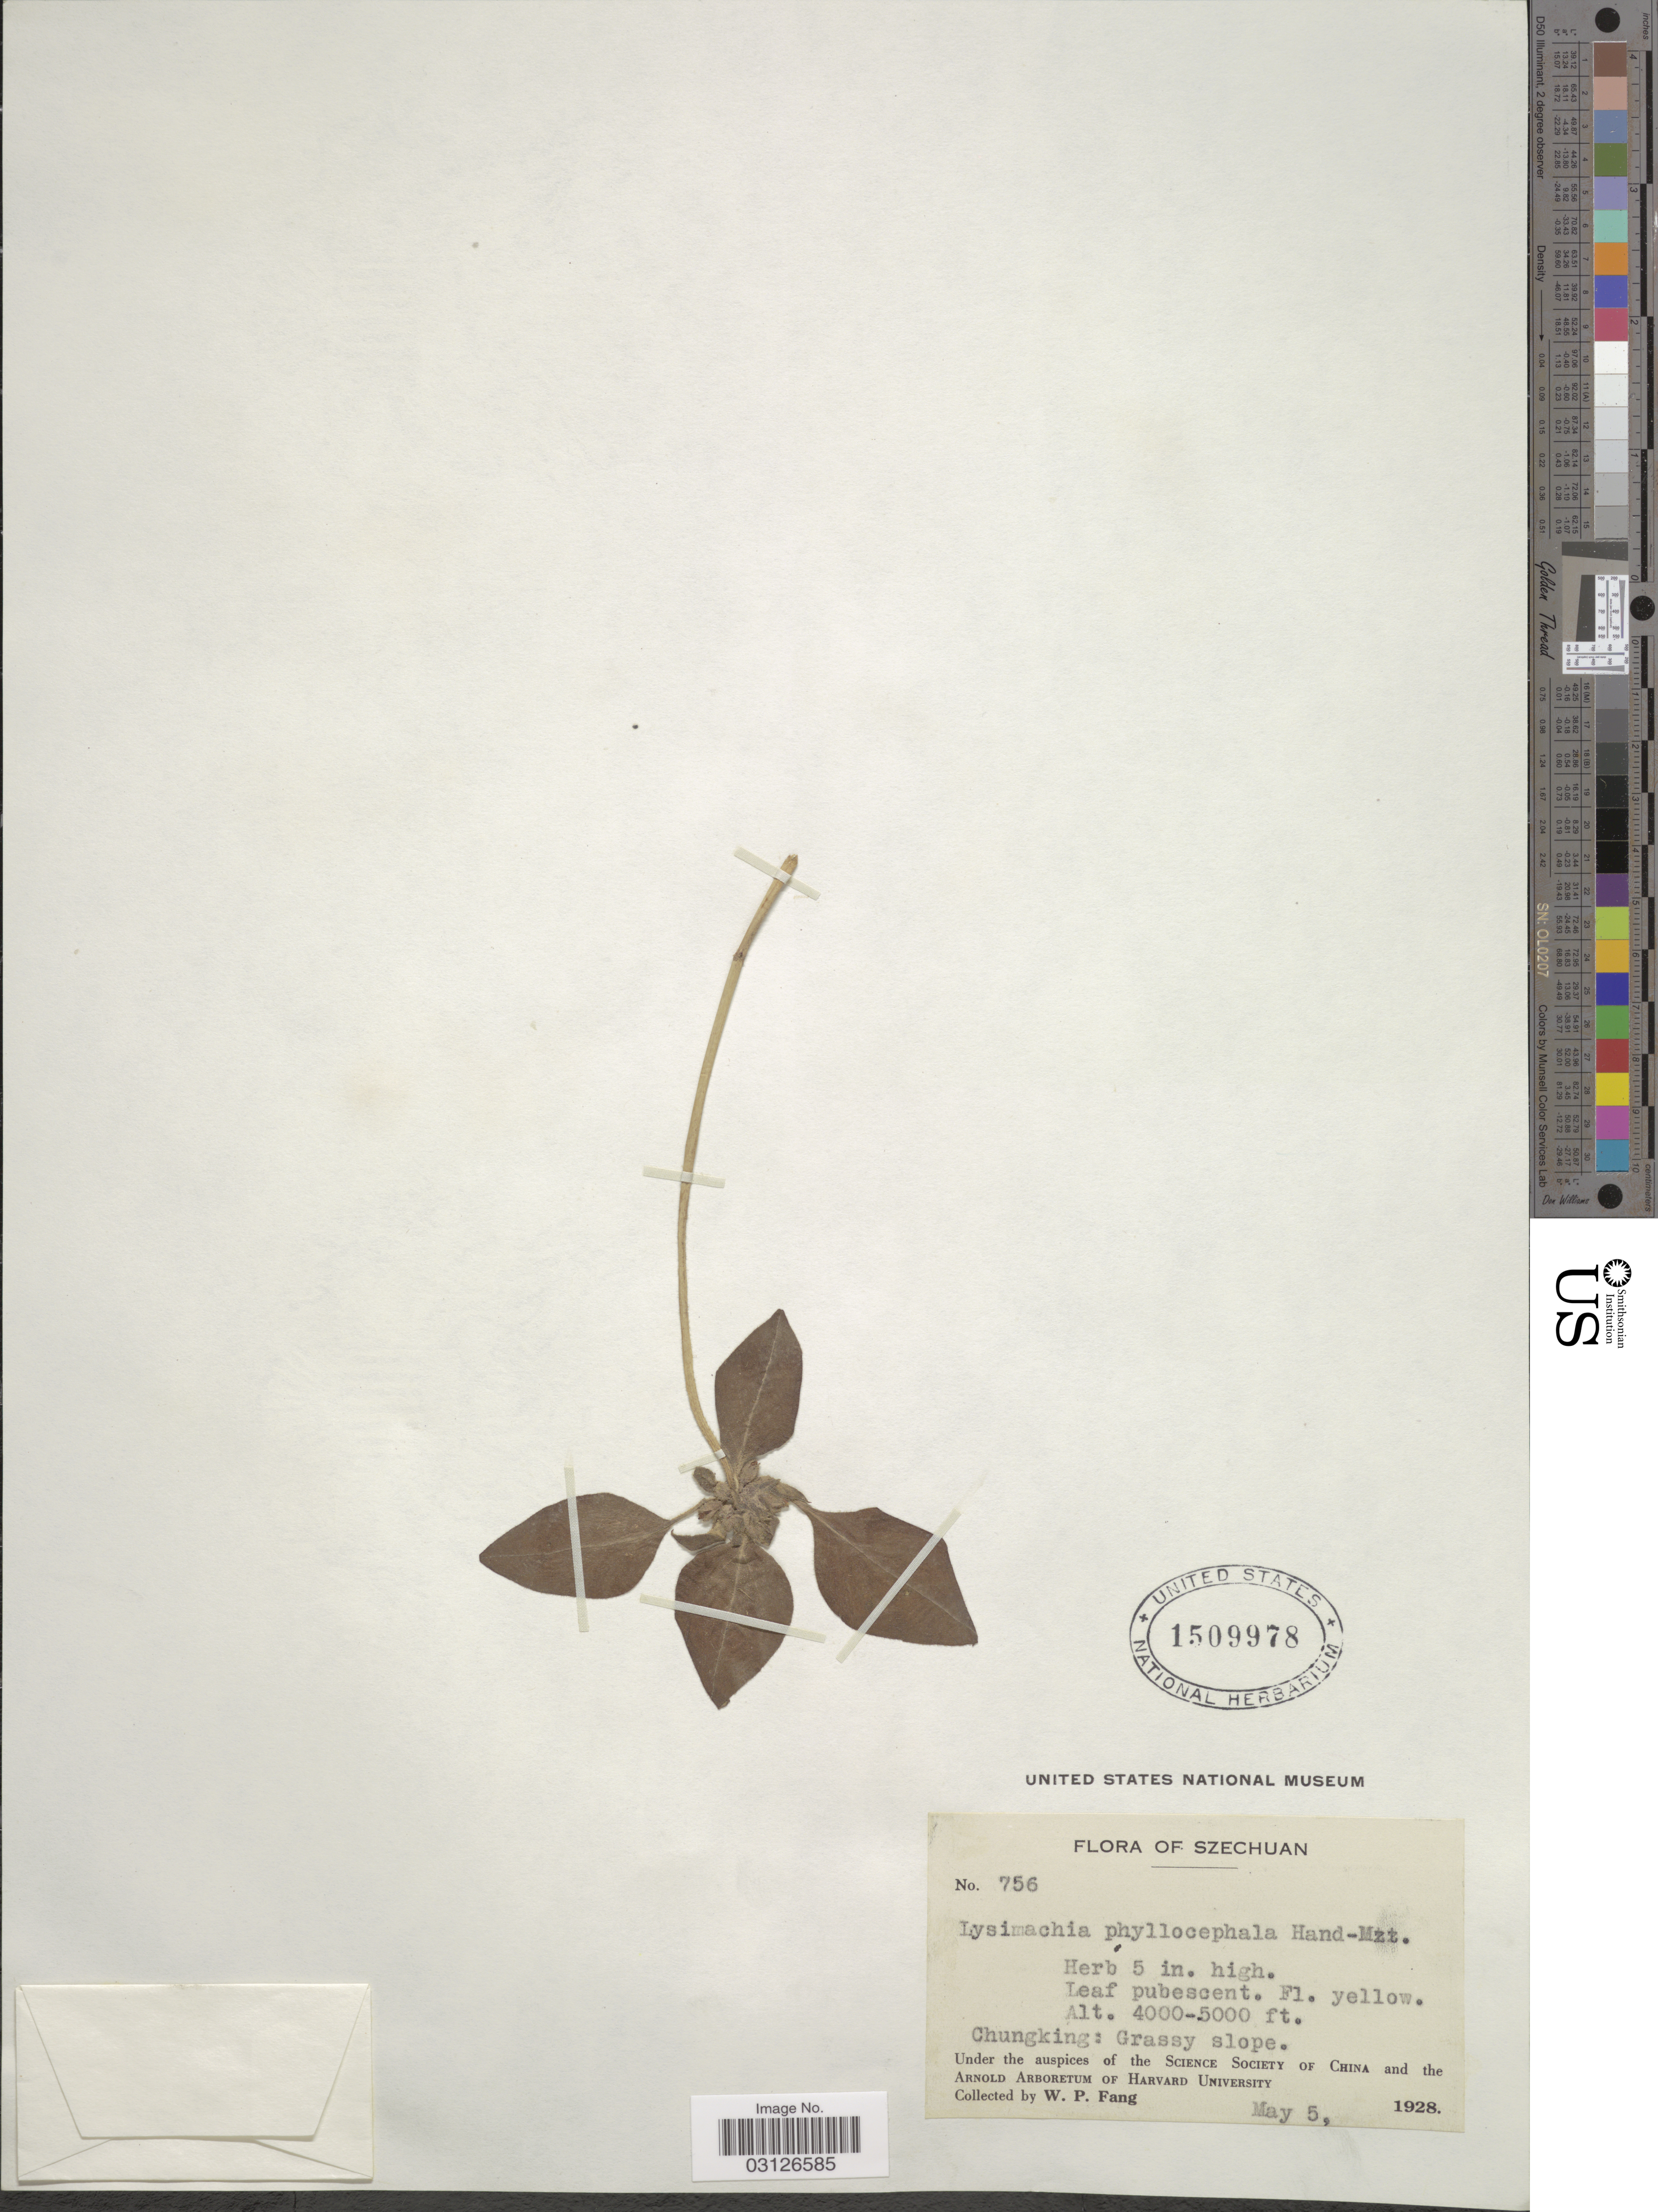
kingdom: Plantae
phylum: Tracheophyta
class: Magnoliopsida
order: Ericales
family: Primulaceae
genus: Lysimachia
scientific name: Lysimachia phyllocephala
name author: Hand.-Mazz.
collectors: W. P. Fang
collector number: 756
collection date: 1928-05-05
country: China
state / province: Sichuan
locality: Szechuan. Chungking.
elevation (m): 1219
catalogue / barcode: US 1509978